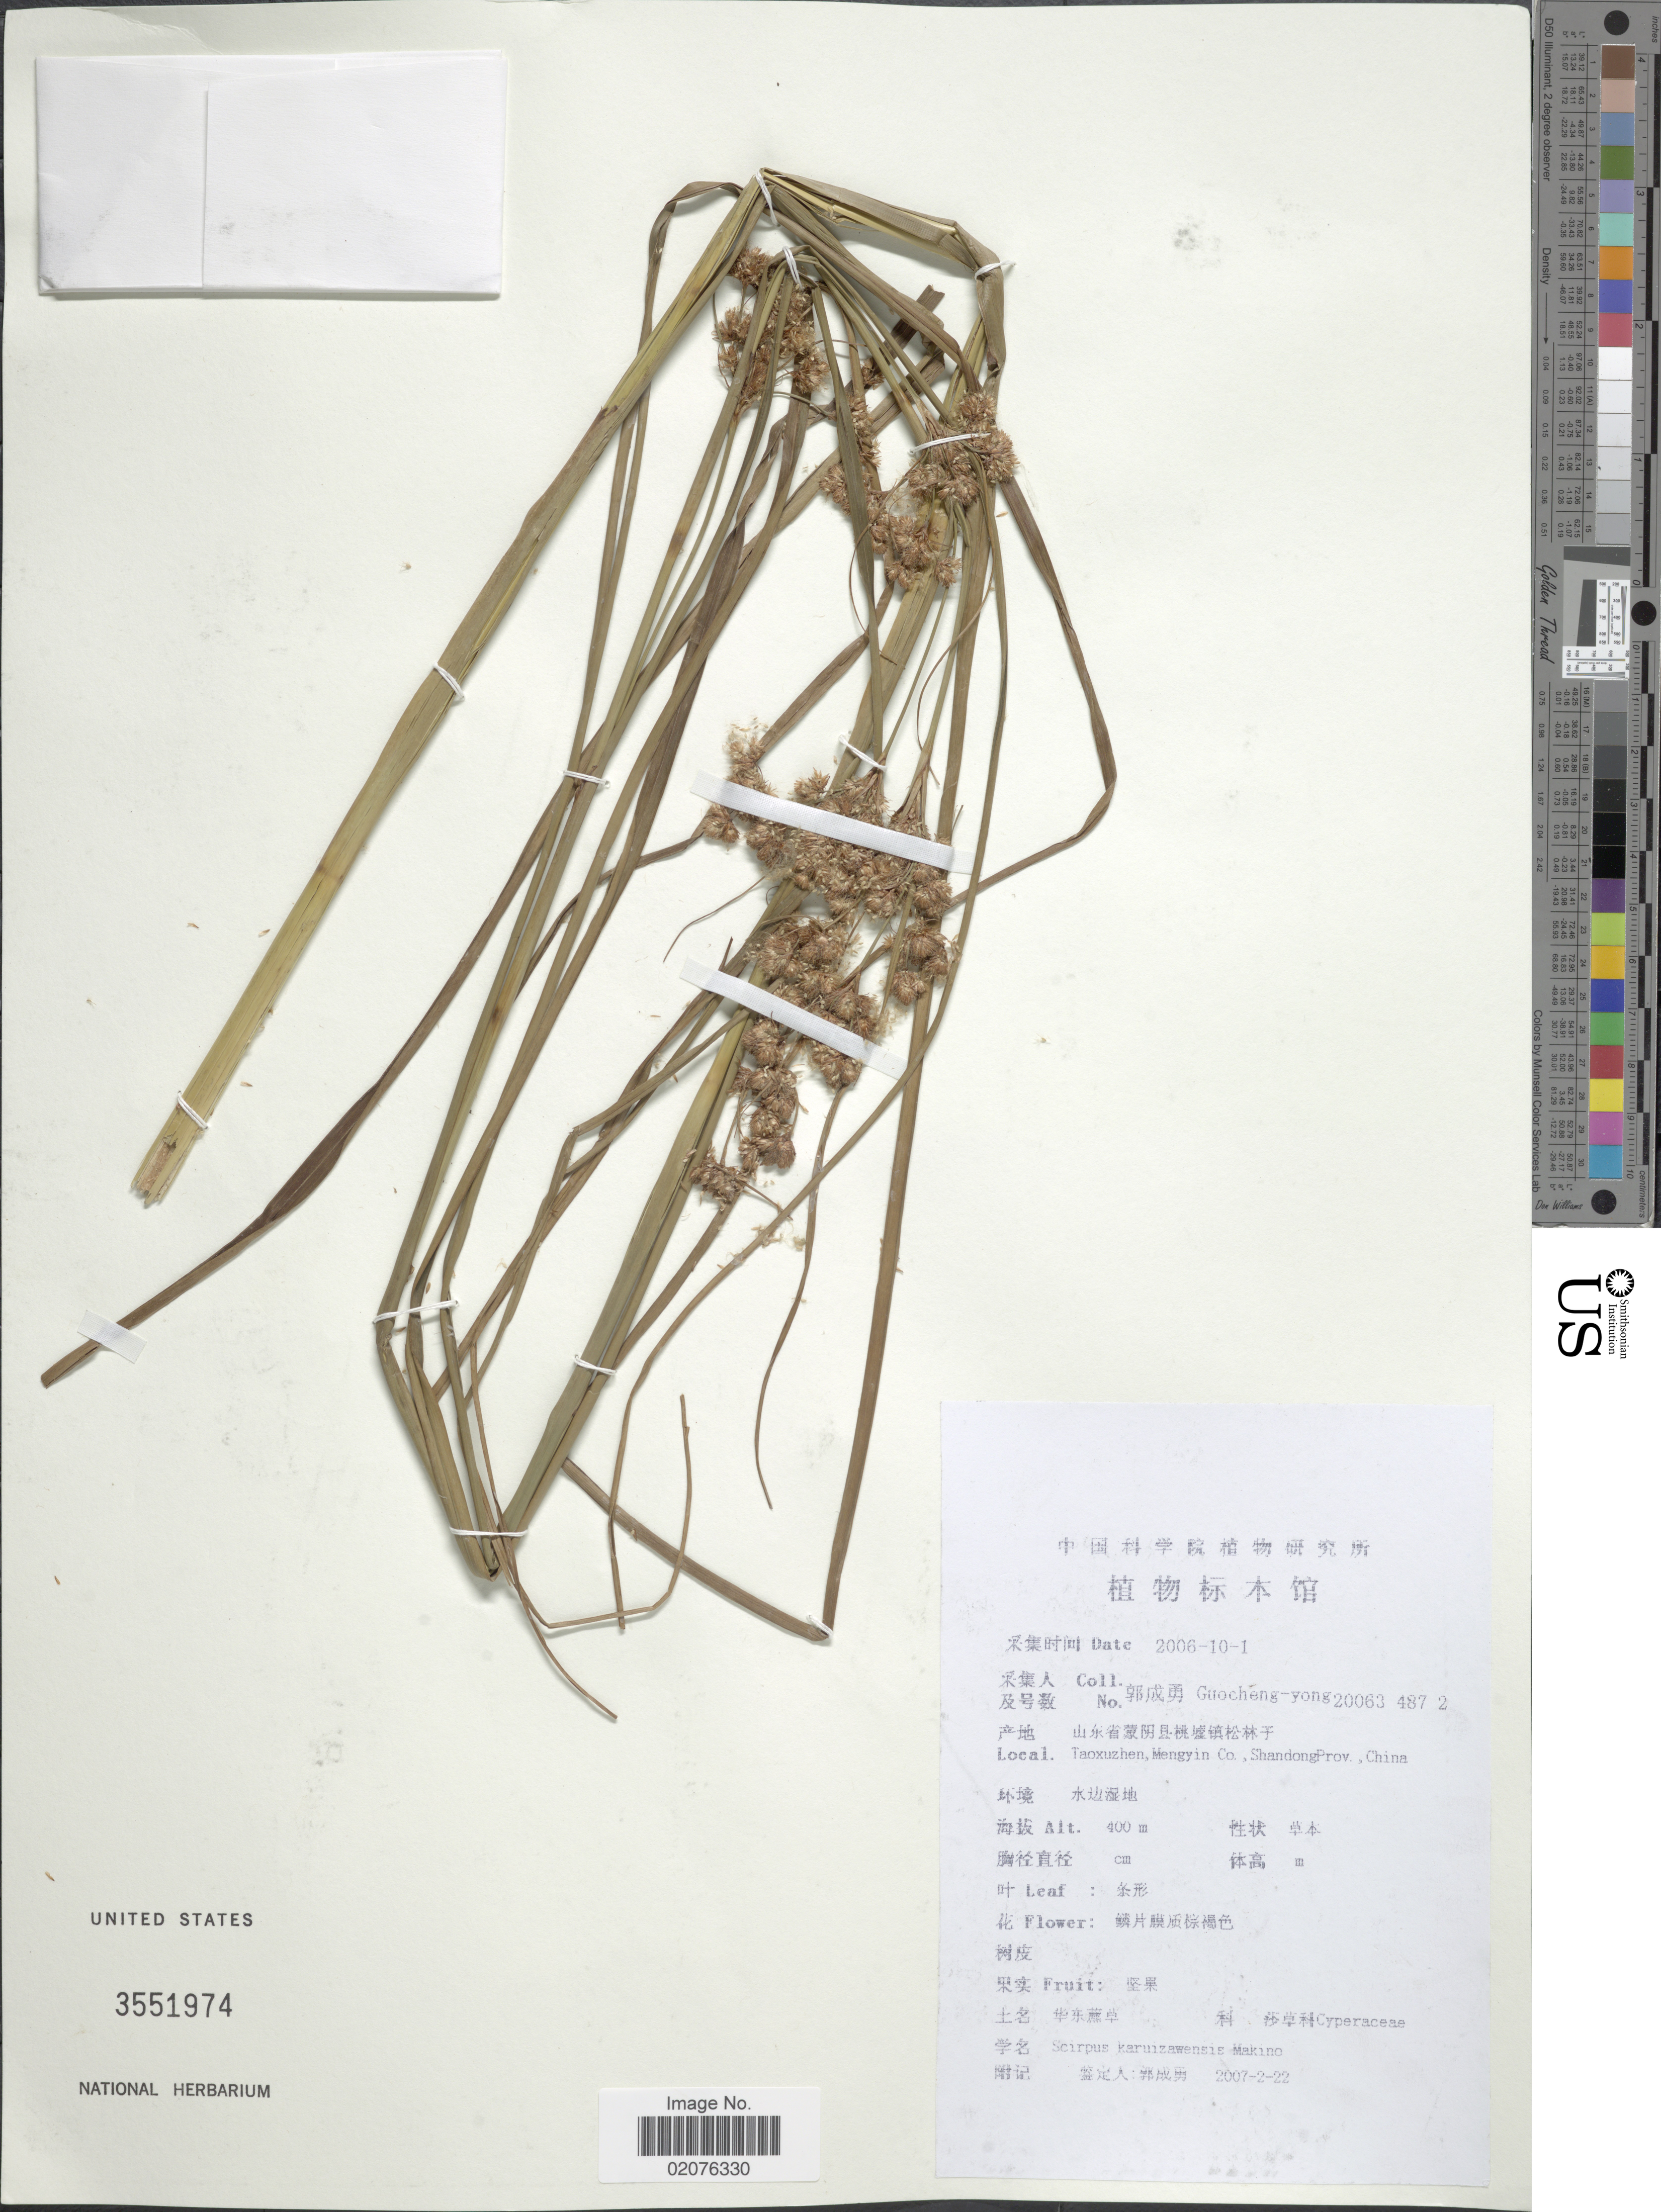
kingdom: Plantae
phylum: Tracheophyta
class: Liliopsida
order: Poales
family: Cyperaceae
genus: Scirpus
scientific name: Scirpus karuisawensis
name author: Makino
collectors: Guo cheng-yong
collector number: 20063 487 2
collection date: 2006-10-01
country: China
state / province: Shandong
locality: Taoxuzhen, Mengyin Co., ShandongProv.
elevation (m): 400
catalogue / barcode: US 3551974